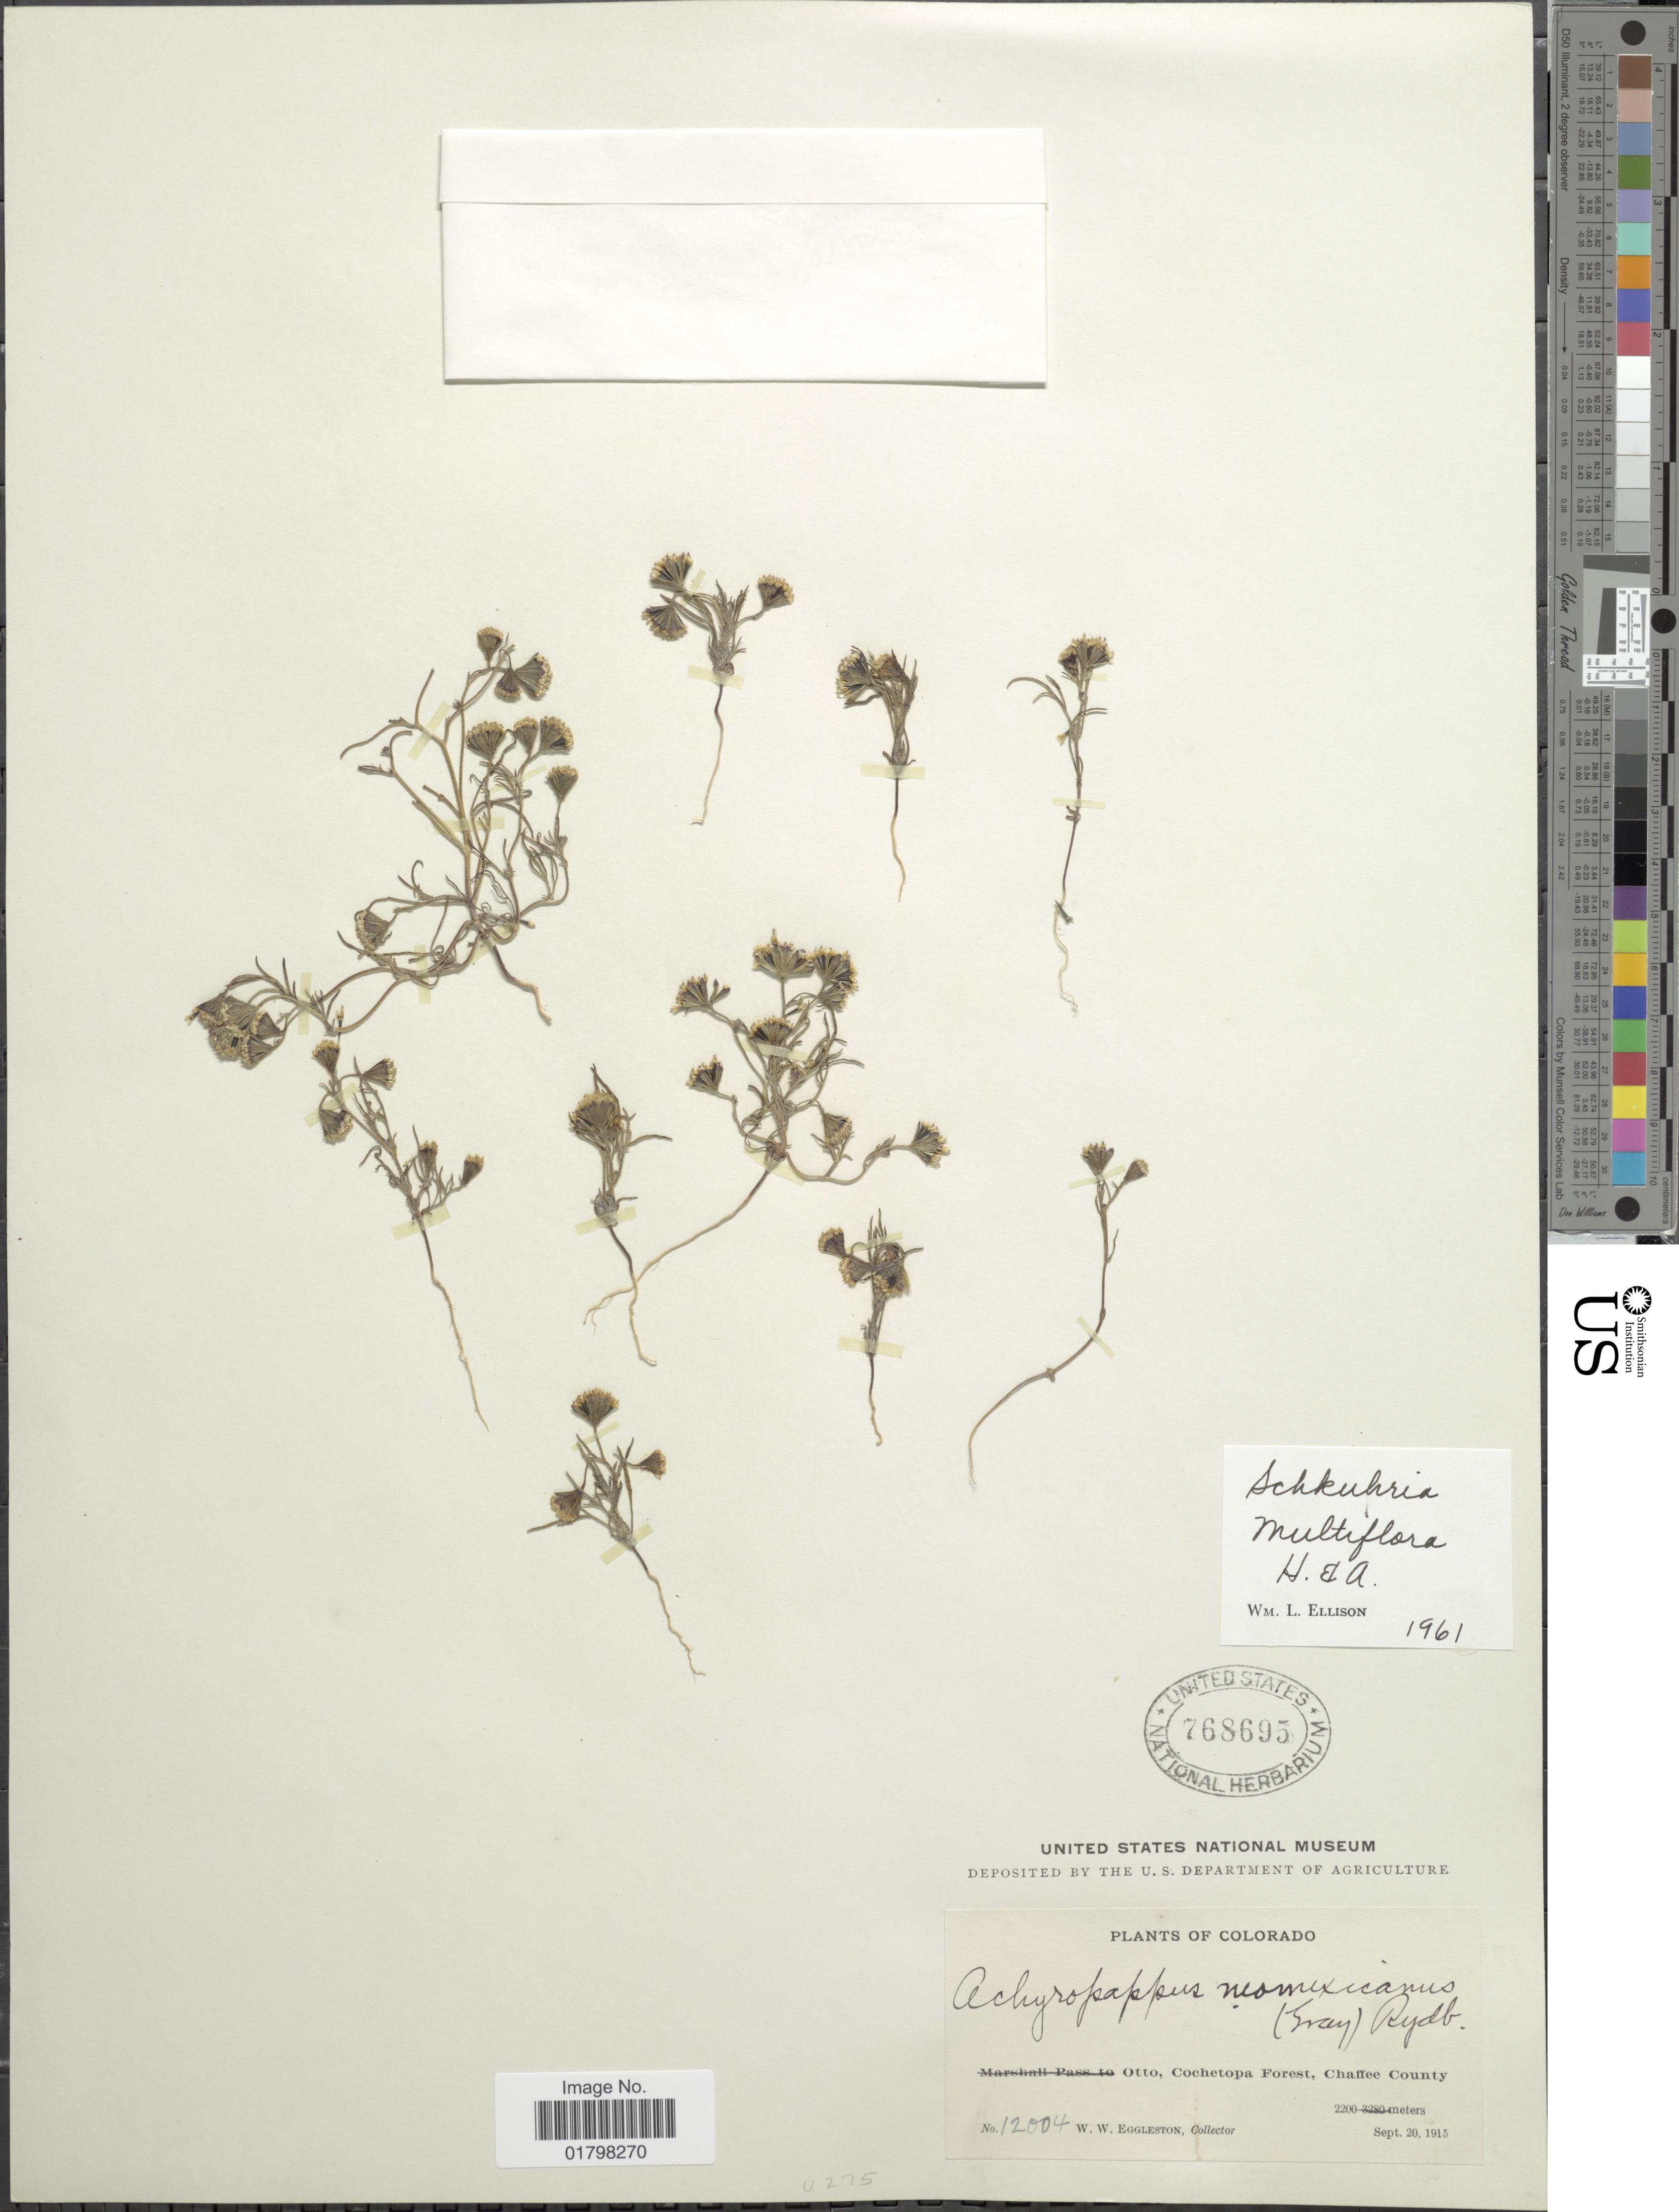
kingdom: Plantae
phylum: Tracheophyta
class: Magnoliopsida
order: Asterales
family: Asteraceae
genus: Schkuhria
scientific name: Schkuhria multiflora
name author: Hook. & Arn.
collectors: W. W. Eggleston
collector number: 12004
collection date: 1915-09-20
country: United States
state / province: Colorado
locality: Otto, Cochetopa Forest, Chaffee County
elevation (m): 2300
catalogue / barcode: US 768695